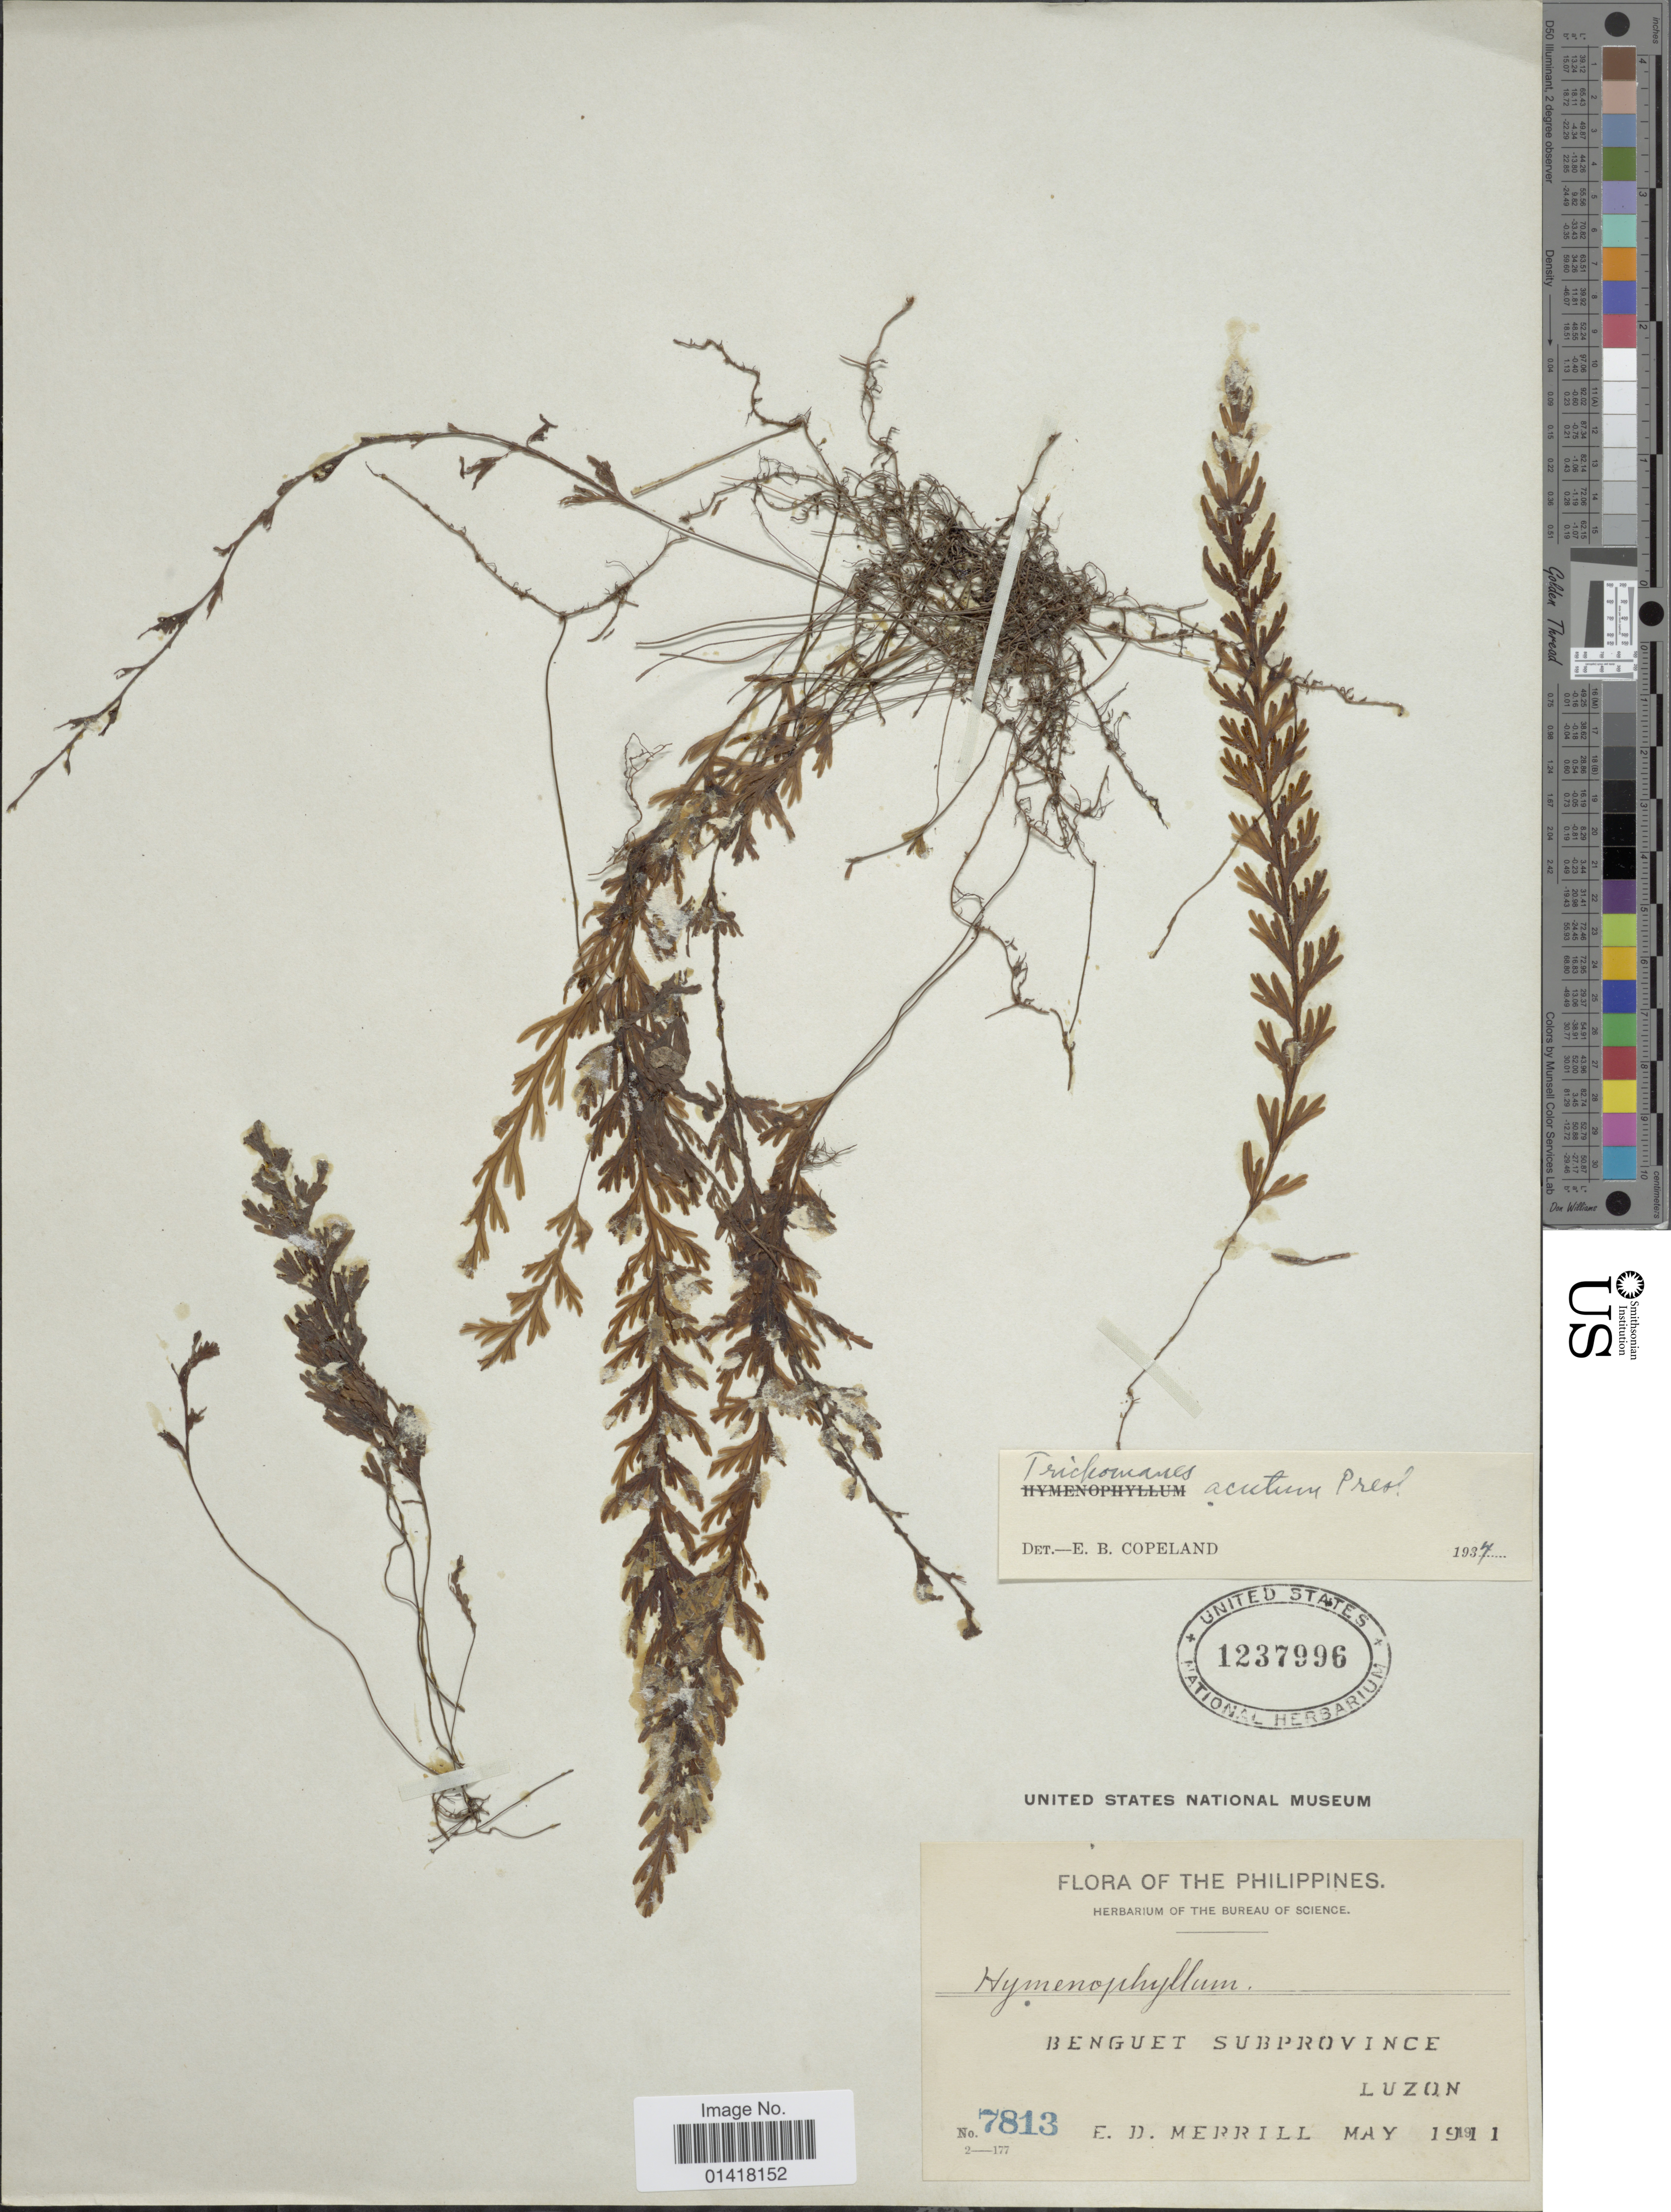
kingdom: Plantae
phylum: Tracheophyta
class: Polypodiopsida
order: Hymenophyllales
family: Hymenophyllaceae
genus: Hymenophyllum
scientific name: Hymenophyllum acutum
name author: (C. Presl) Ebihara & K. Iwats.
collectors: E. D. Merrill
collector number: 7813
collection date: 1911-05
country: Philippines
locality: Benguet Subprovince. Luzon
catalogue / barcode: US 1237996